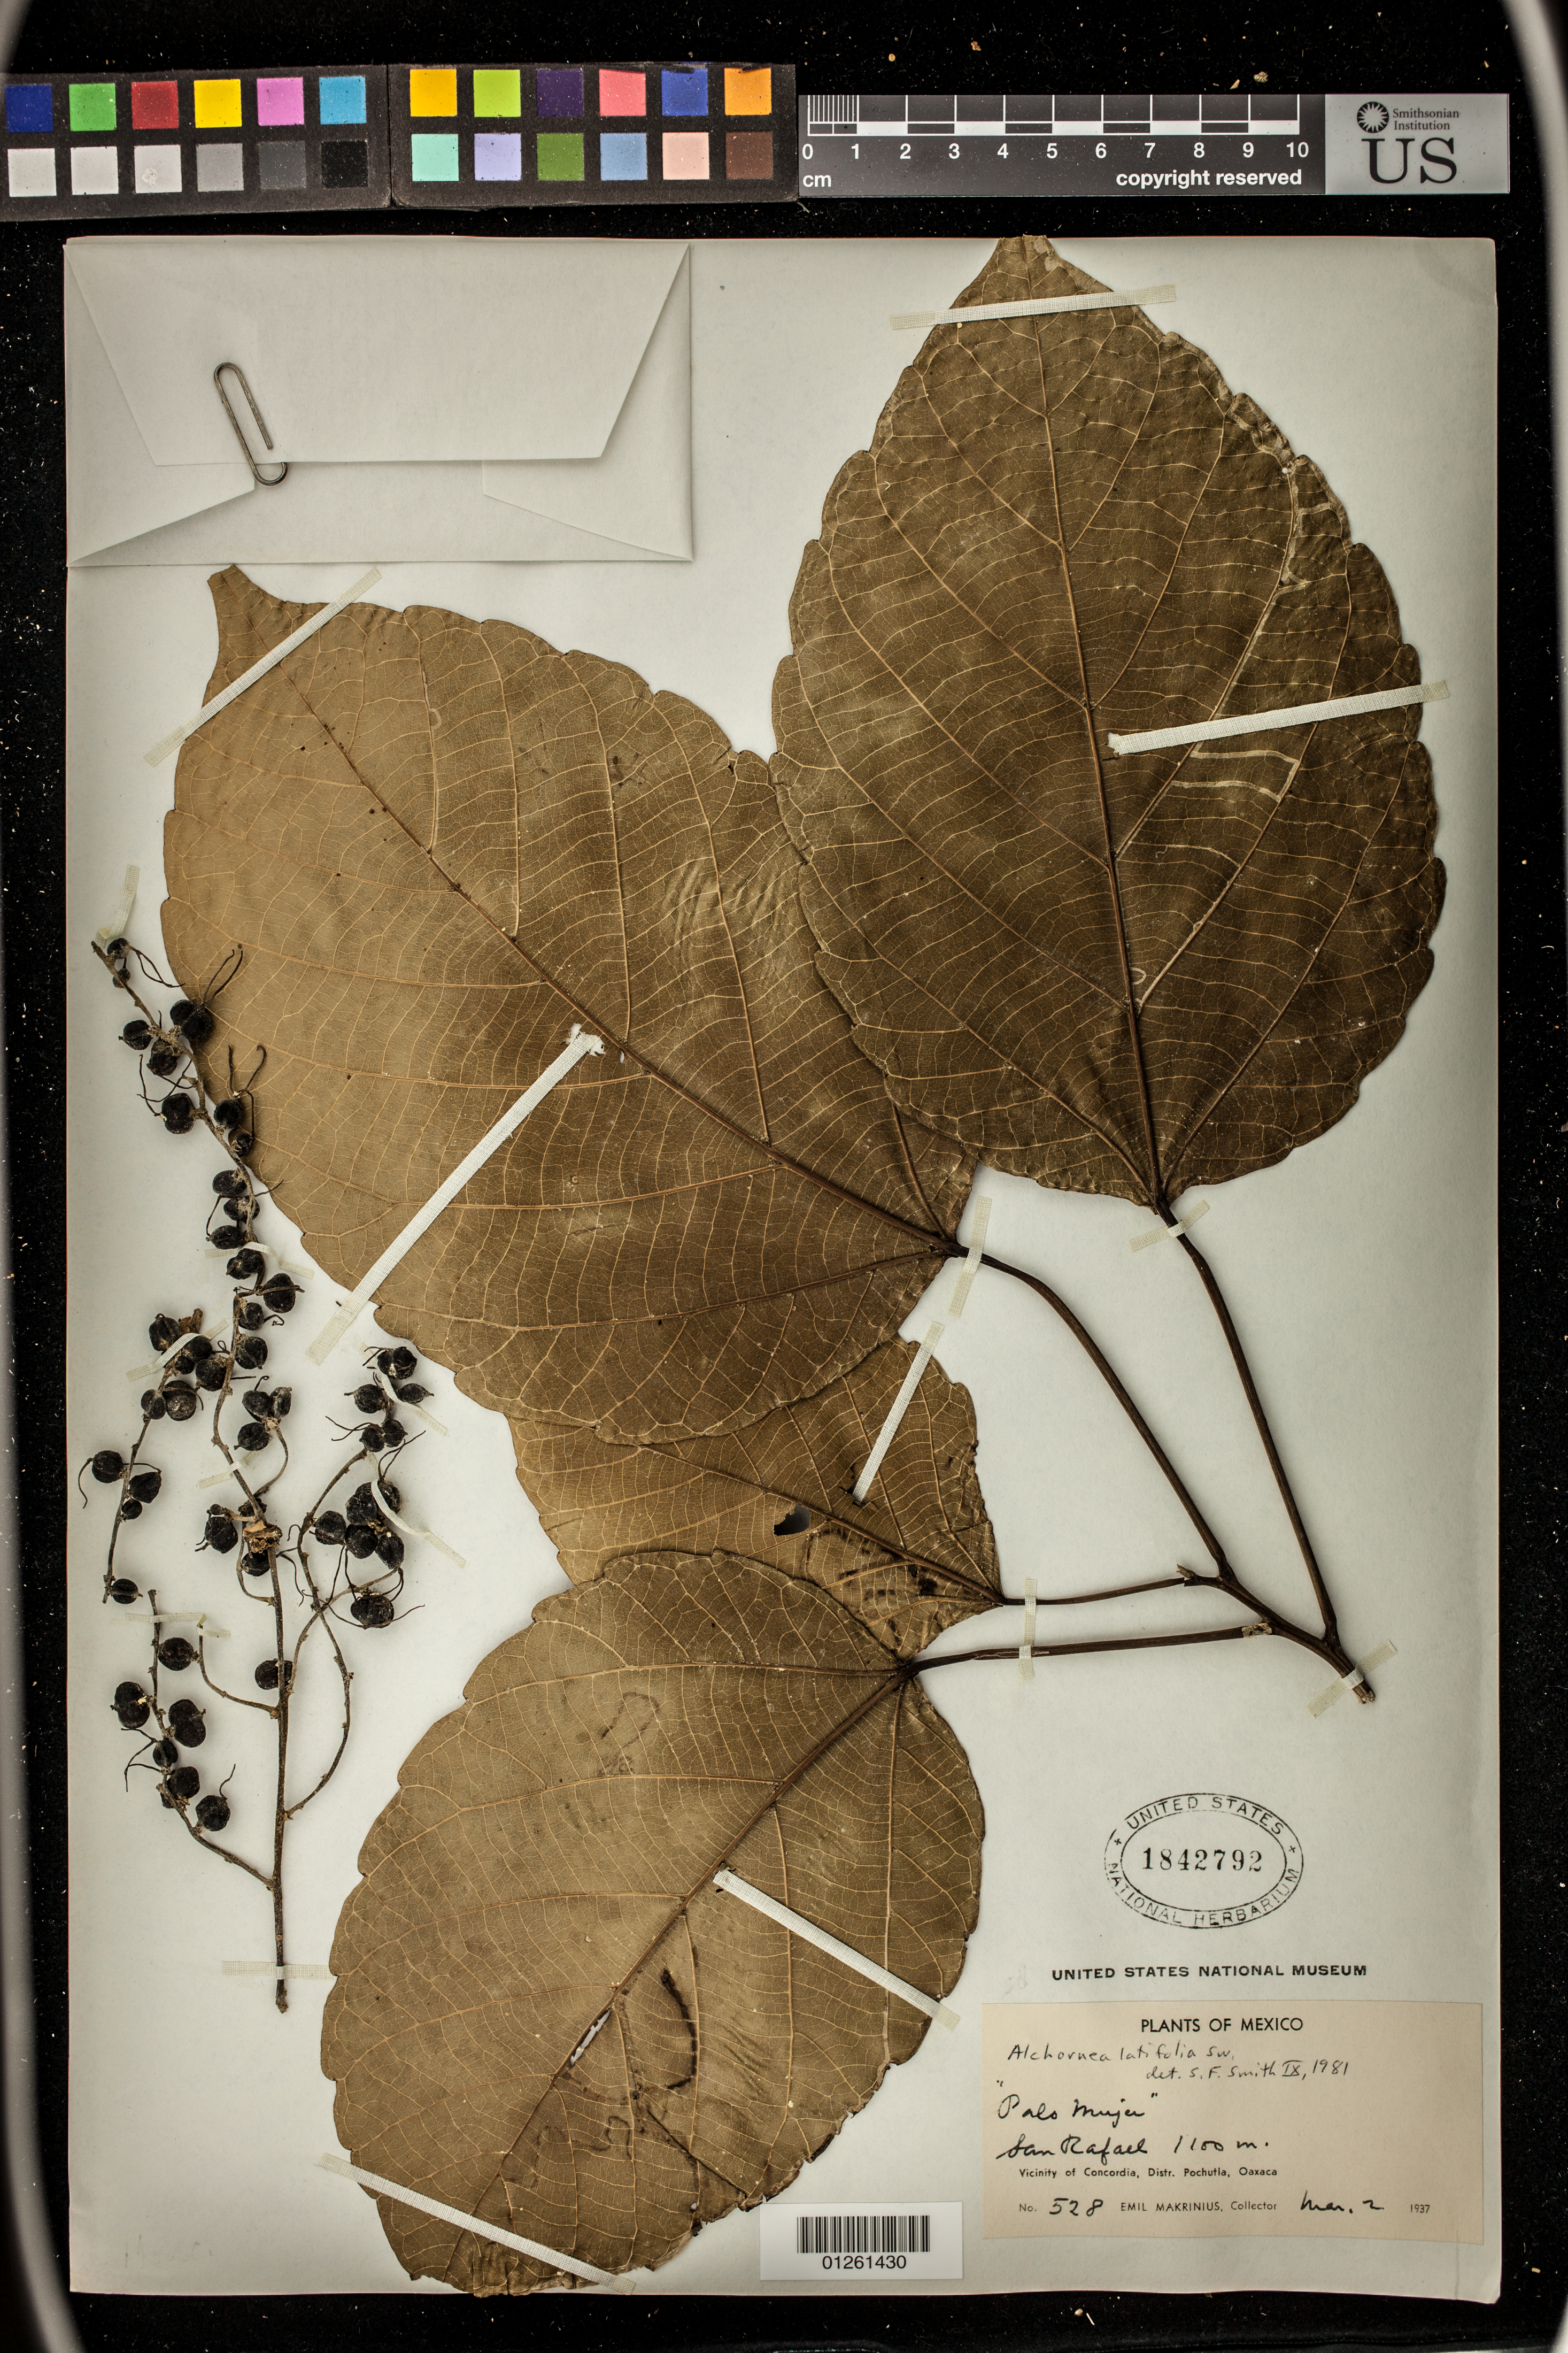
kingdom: Plantae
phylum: Tracheophyta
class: Magnoliopsida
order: Malpighiales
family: Euphorbiaceae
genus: Alchornea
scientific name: Alchornea latifolia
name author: Sw.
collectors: E. Makrinius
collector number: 528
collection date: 1937-03-02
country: Mexico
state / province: Oaxaca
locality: Vicinity of Concordia, Distr. Pochutla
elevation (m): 1100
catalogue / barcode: US 1842792